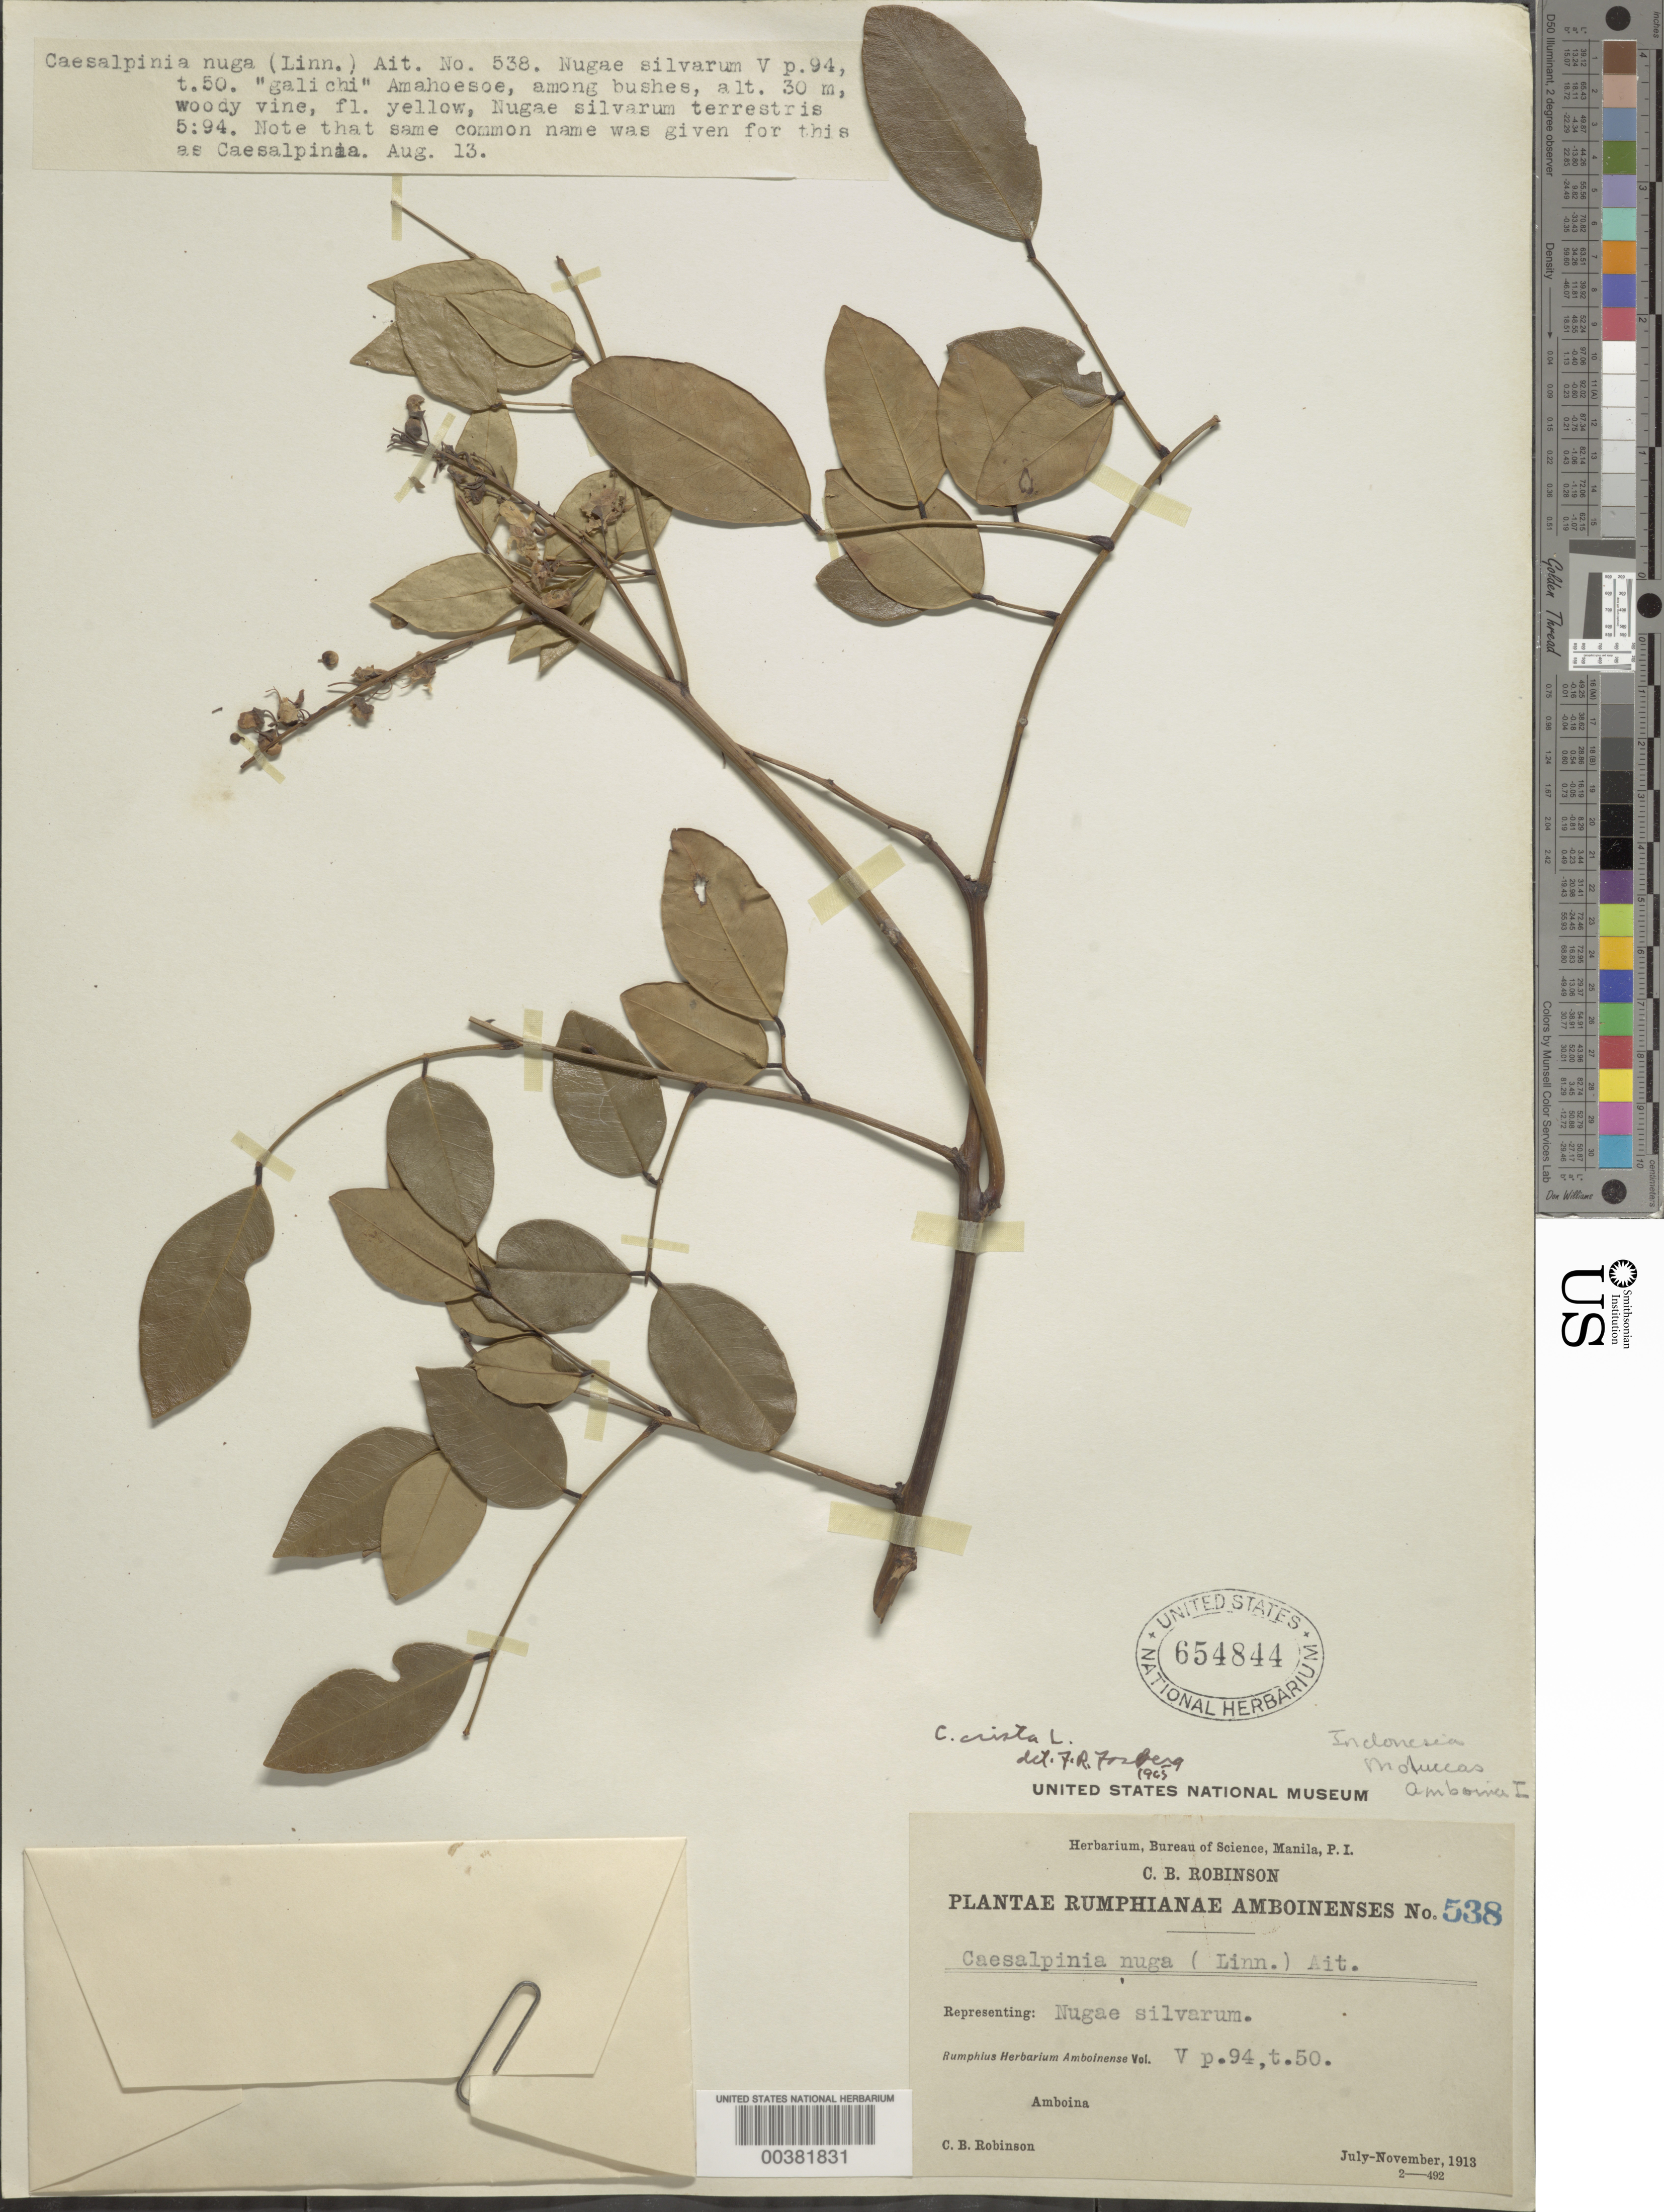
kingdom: Plantae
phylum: Tracheophyta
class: Magnoliopsida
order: Fabales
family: Fabaceae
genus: Ticanto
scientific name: Ticanto crista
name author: (L.) R. Clark & Gagnon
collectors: C. Robinson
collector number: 538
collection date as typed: Jul 1913 to -- Nov 1913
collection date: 1913-07/1913-11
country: Indonesia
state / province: Sumatra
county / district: Sumatera Utara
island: Sumatra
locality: Along the Sengei Moeka between Tanah Datar and Tandjoeng Tiram, Batoet Bara.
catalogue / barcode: US 654844